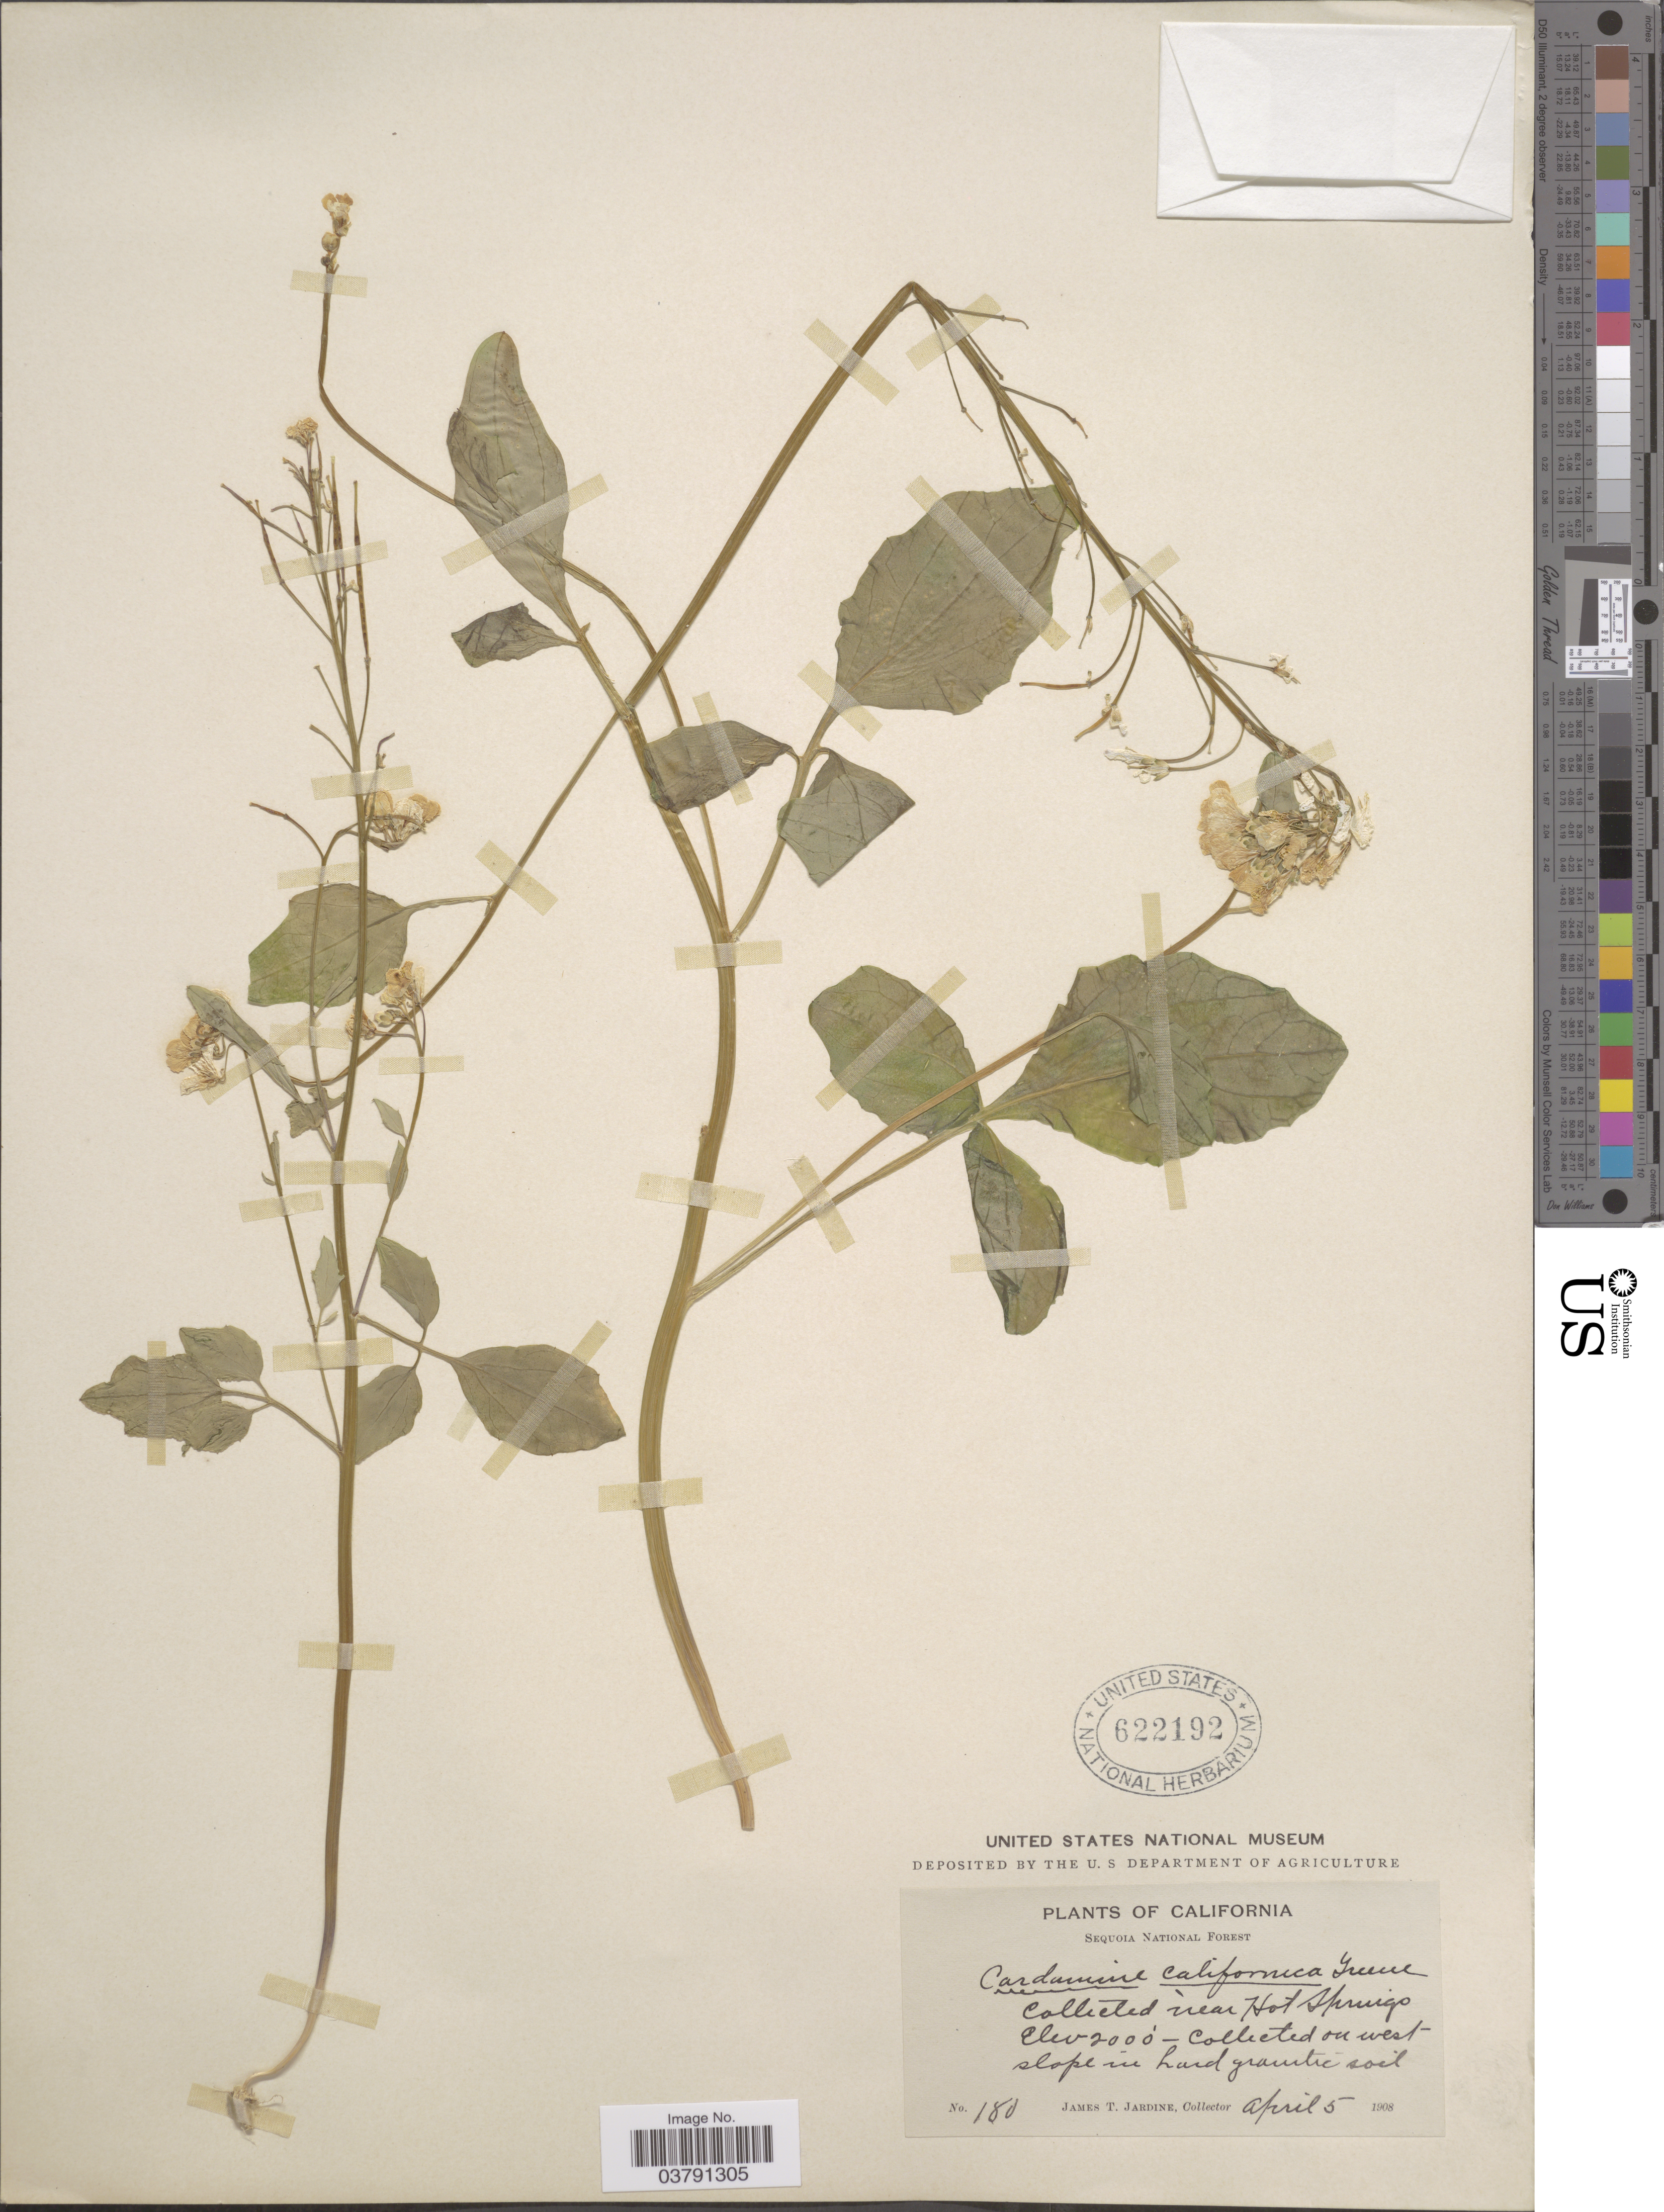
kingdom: Plantae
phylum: Tracheophyta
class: Magnoliopsida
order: Brassicales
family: Brassicaceae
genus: Dentaria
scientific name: Dentaria californica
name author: Nutt.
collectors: J. T. Jardine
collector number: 180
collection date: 1908-04-05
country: United States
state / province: California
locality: Sequoia National Forest. Near Hot Springs.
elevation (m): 610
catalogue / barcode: US 622192